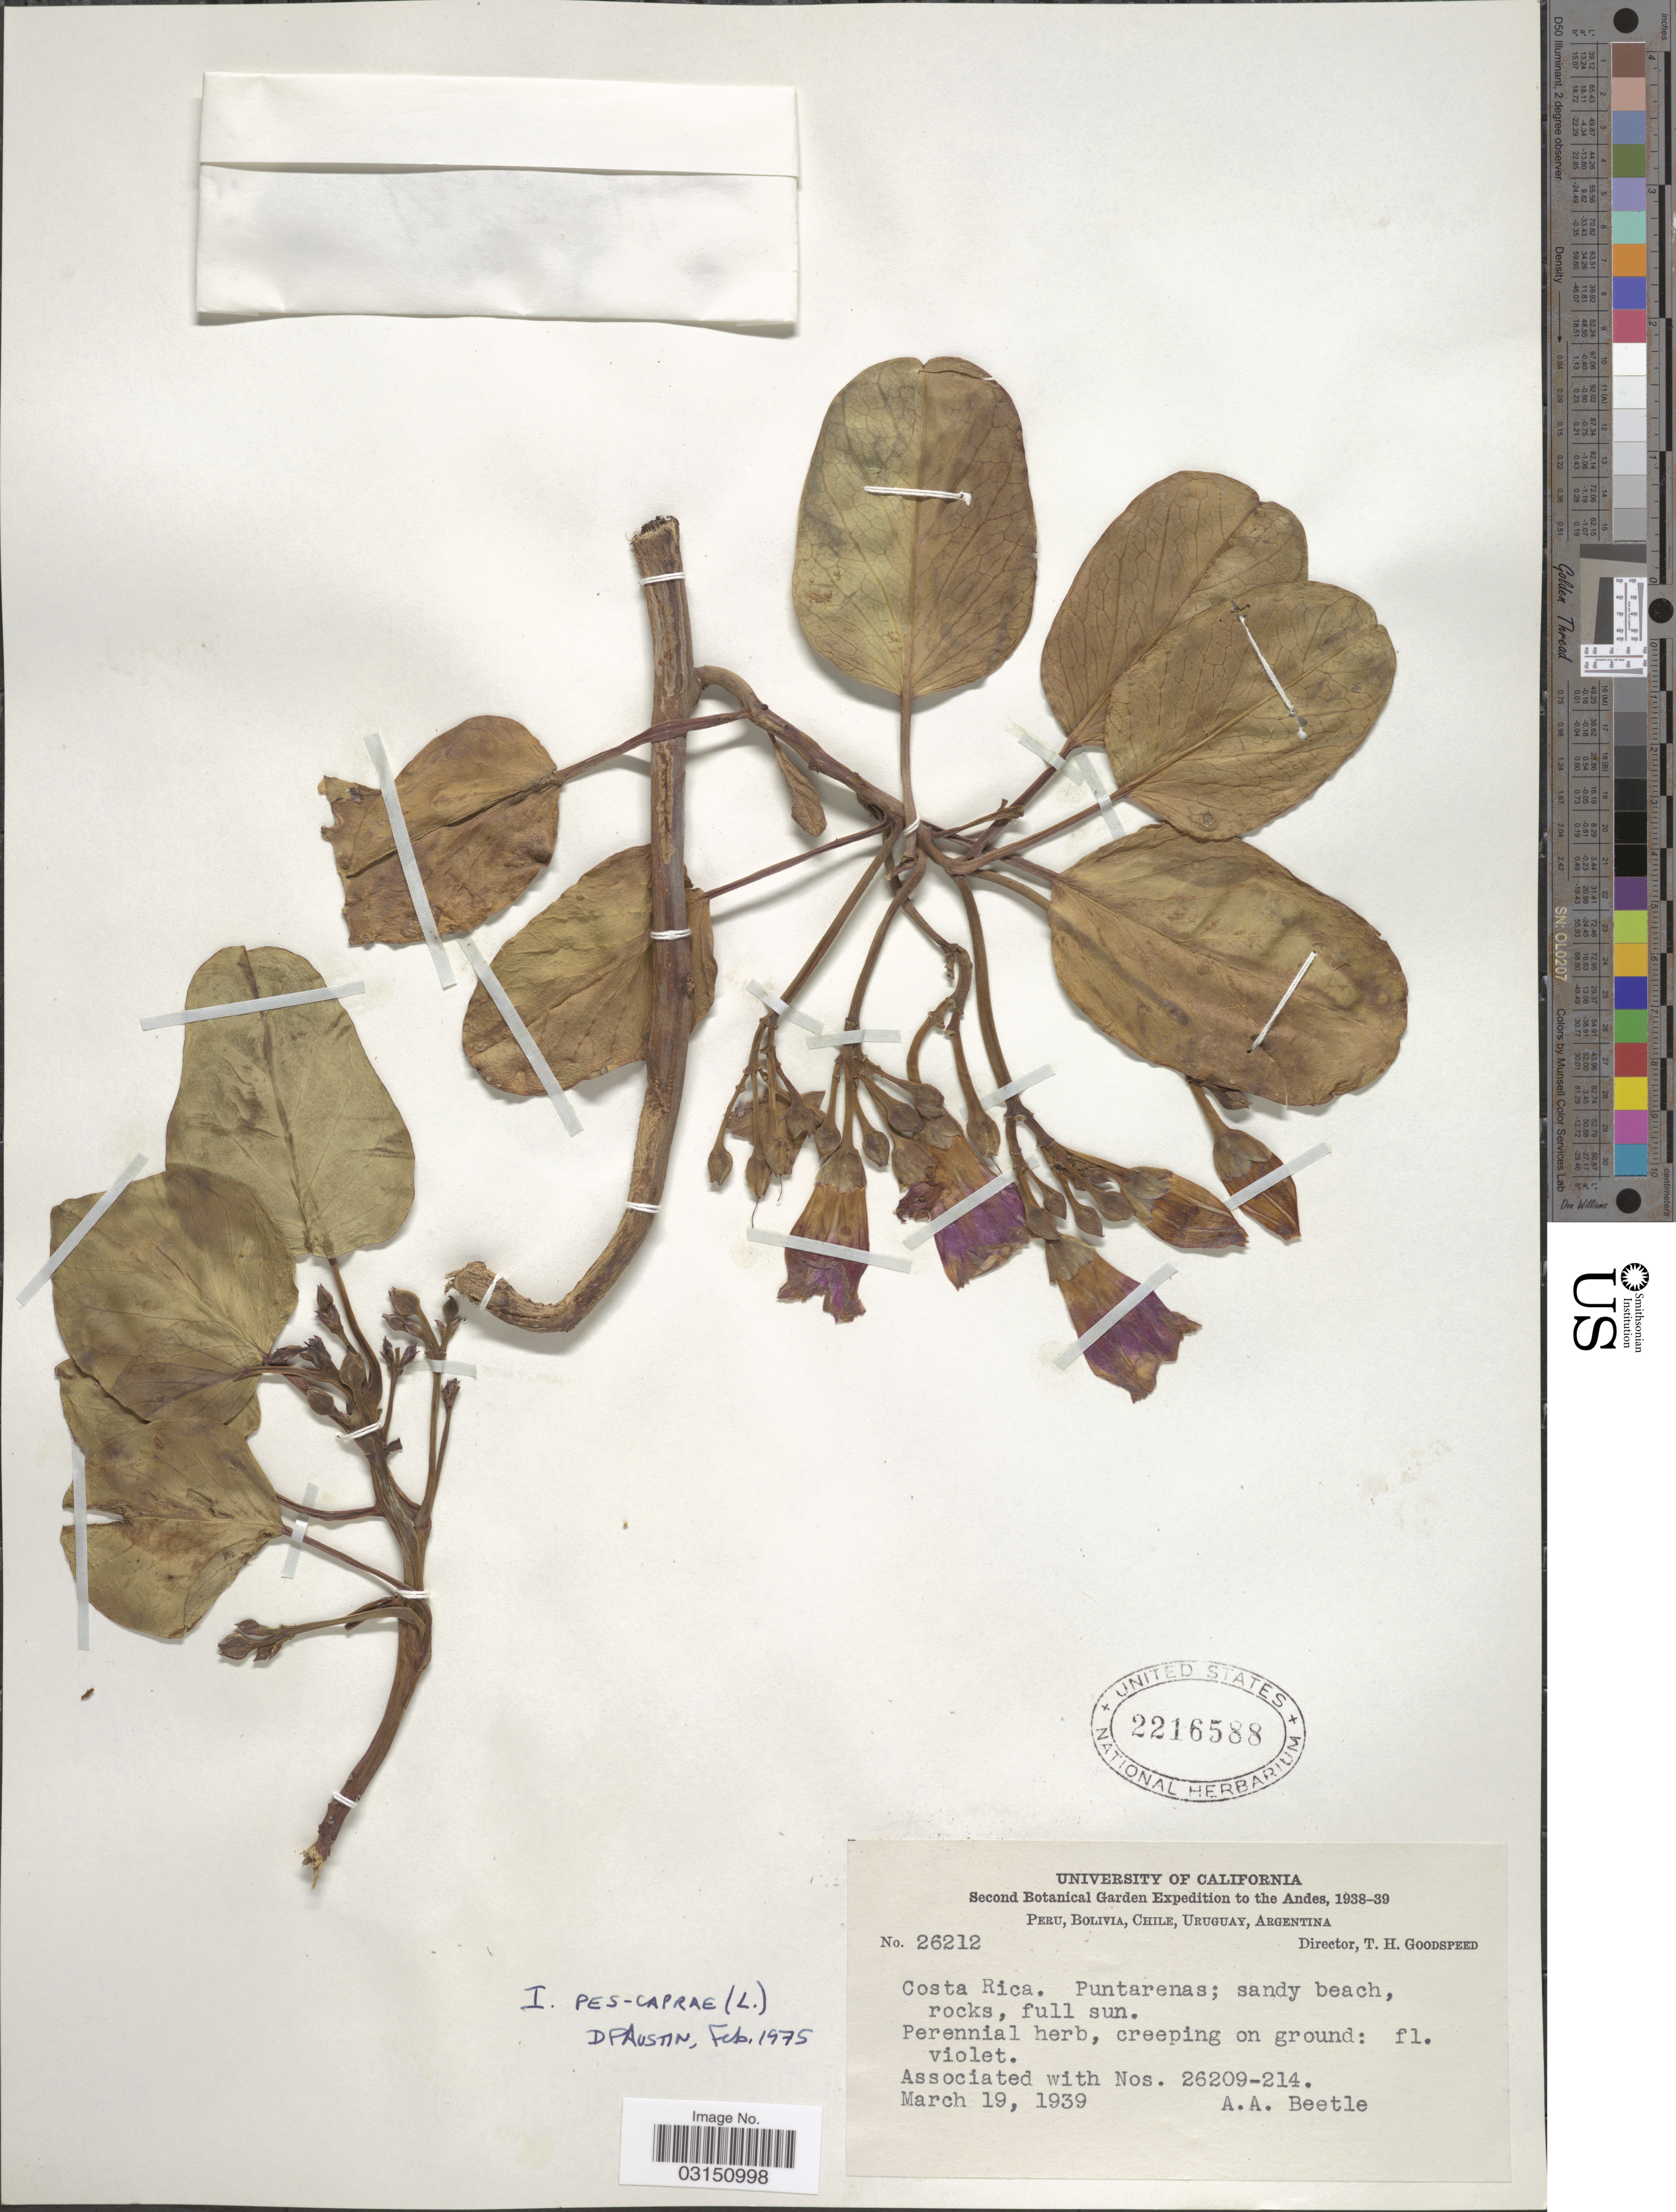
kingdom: Plantae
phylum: Tracheophyta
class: Magnoliopsida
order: Solanales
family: Convolvulaceae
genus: Ipomoea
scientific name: Ipomoea pes-caprae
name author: (L.) R. Br.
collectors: A. A. Beetle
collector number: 26212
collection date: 1939-03-19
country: Costa Rica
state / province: Puntarenas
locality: Andes.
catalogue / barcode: US 2216588